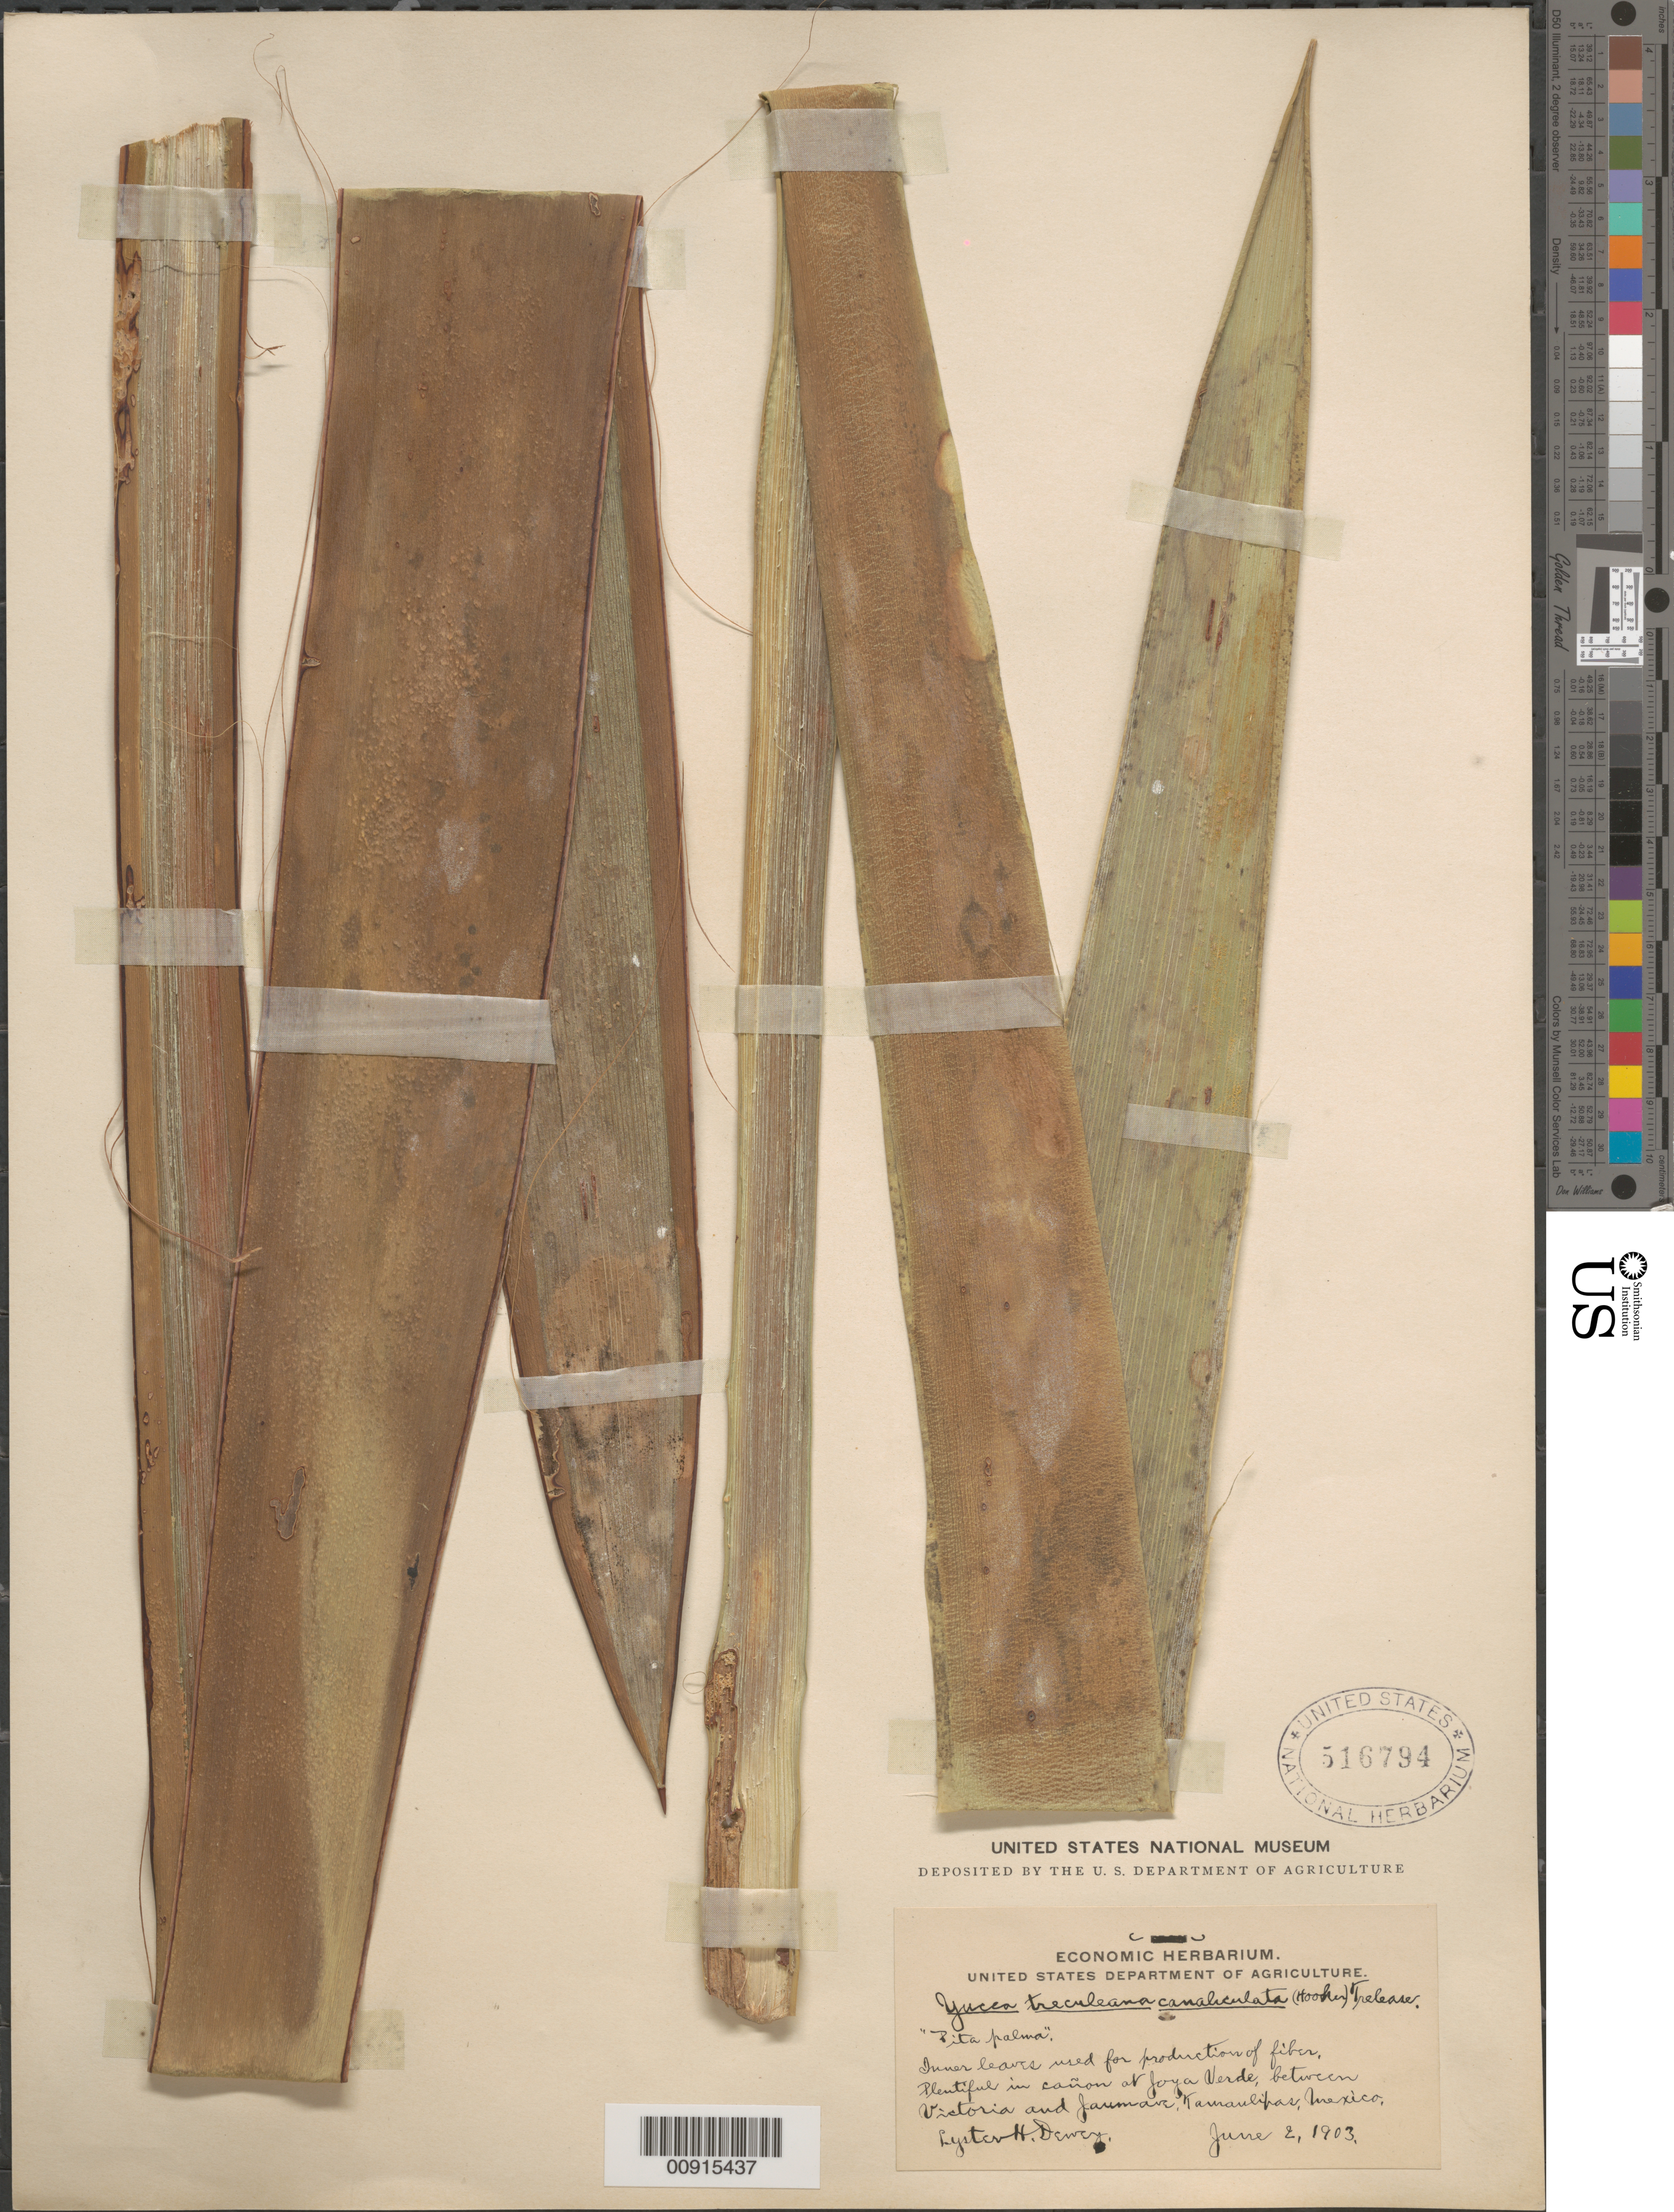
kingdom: Plantae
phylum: Tracheophyta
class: Liliopsida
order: Asparagales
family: Asparagaceae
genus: Yucca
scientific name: Yucca treculeana var. canaliculata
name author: Trel.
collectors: L. H. Dewey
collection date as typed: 02 Jun 1903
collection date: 1903-06-02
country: Mexico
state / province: Tamaulipas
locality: At Joya Verde, between Victoria and Jaumave, Tamaulipas.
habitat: Plentiful in cañon.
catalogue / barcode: US 516794